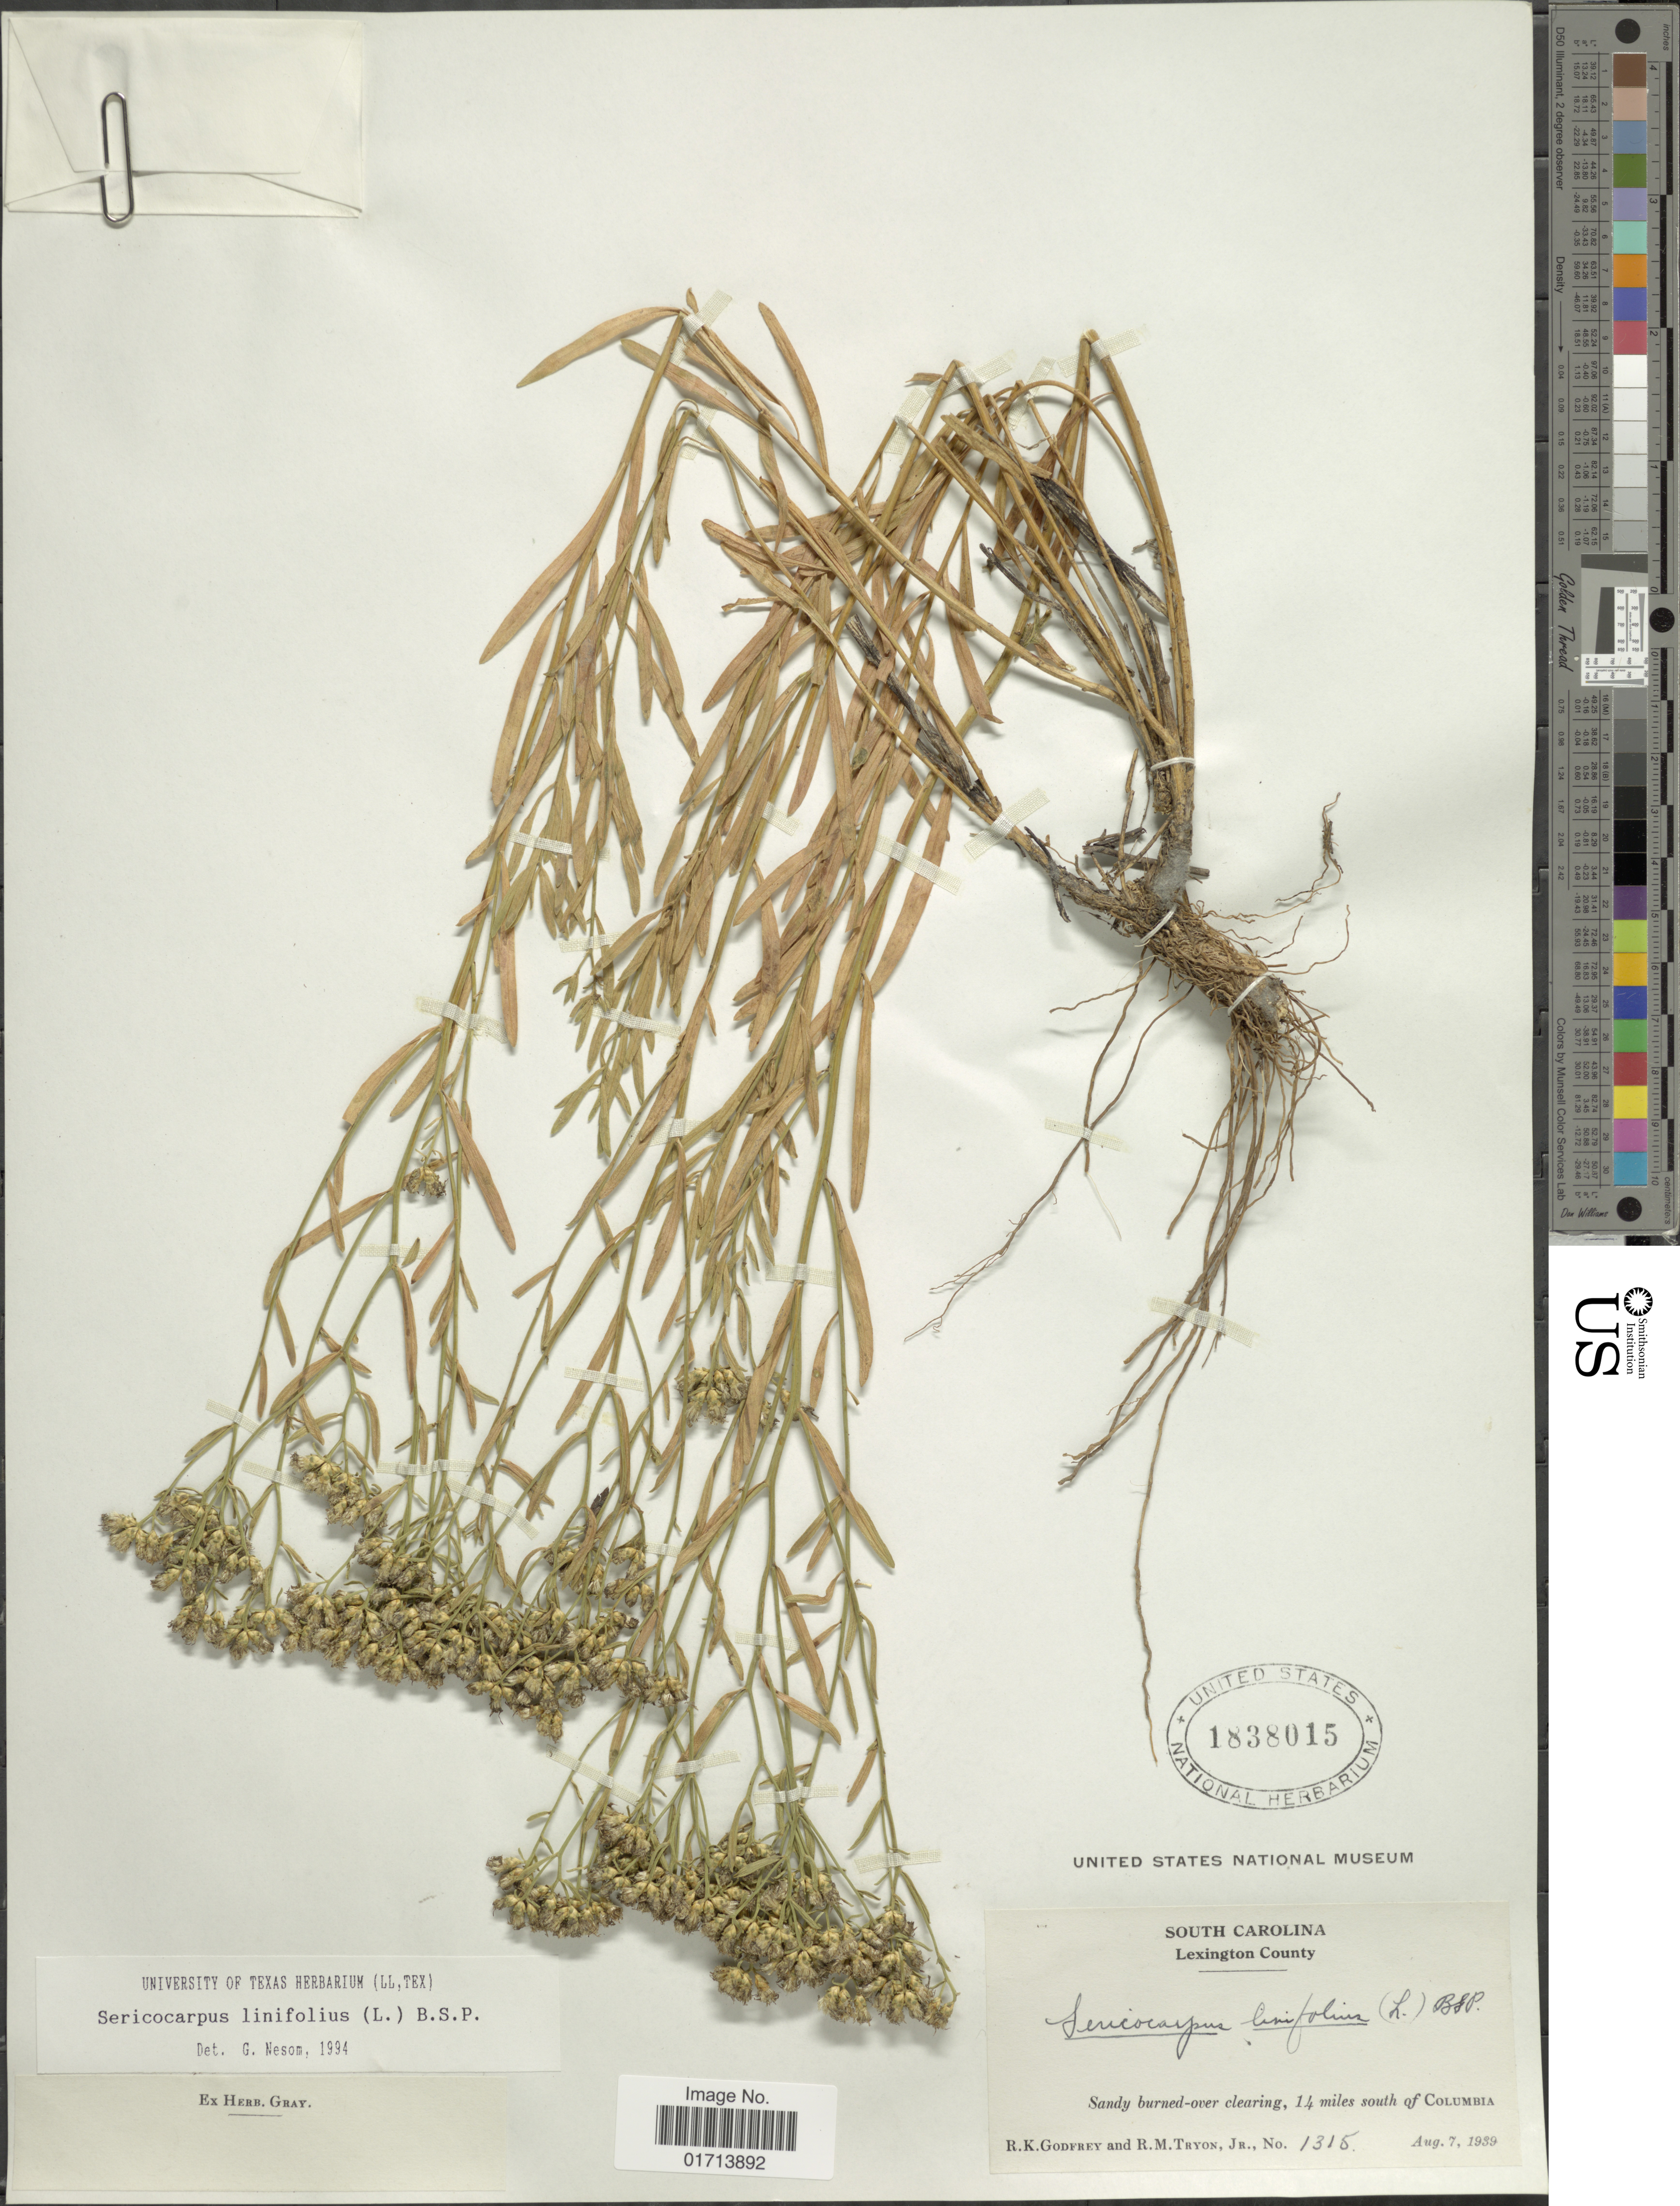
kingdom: Plantae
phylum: Tracheophyta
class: Magnoliopsida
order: Asterales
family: Asteraceae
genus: Sericocarpus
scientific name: Sericocarpus linifolius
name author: (L.) Britton, Stearns & Poggenb.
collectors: R. K. Godfrey & R. M. Tryon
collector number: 1315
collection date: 1939-08-07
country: United States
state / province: South Carolina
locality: Lexington County, 14 miles south of Columbia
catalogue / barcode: US 1838015